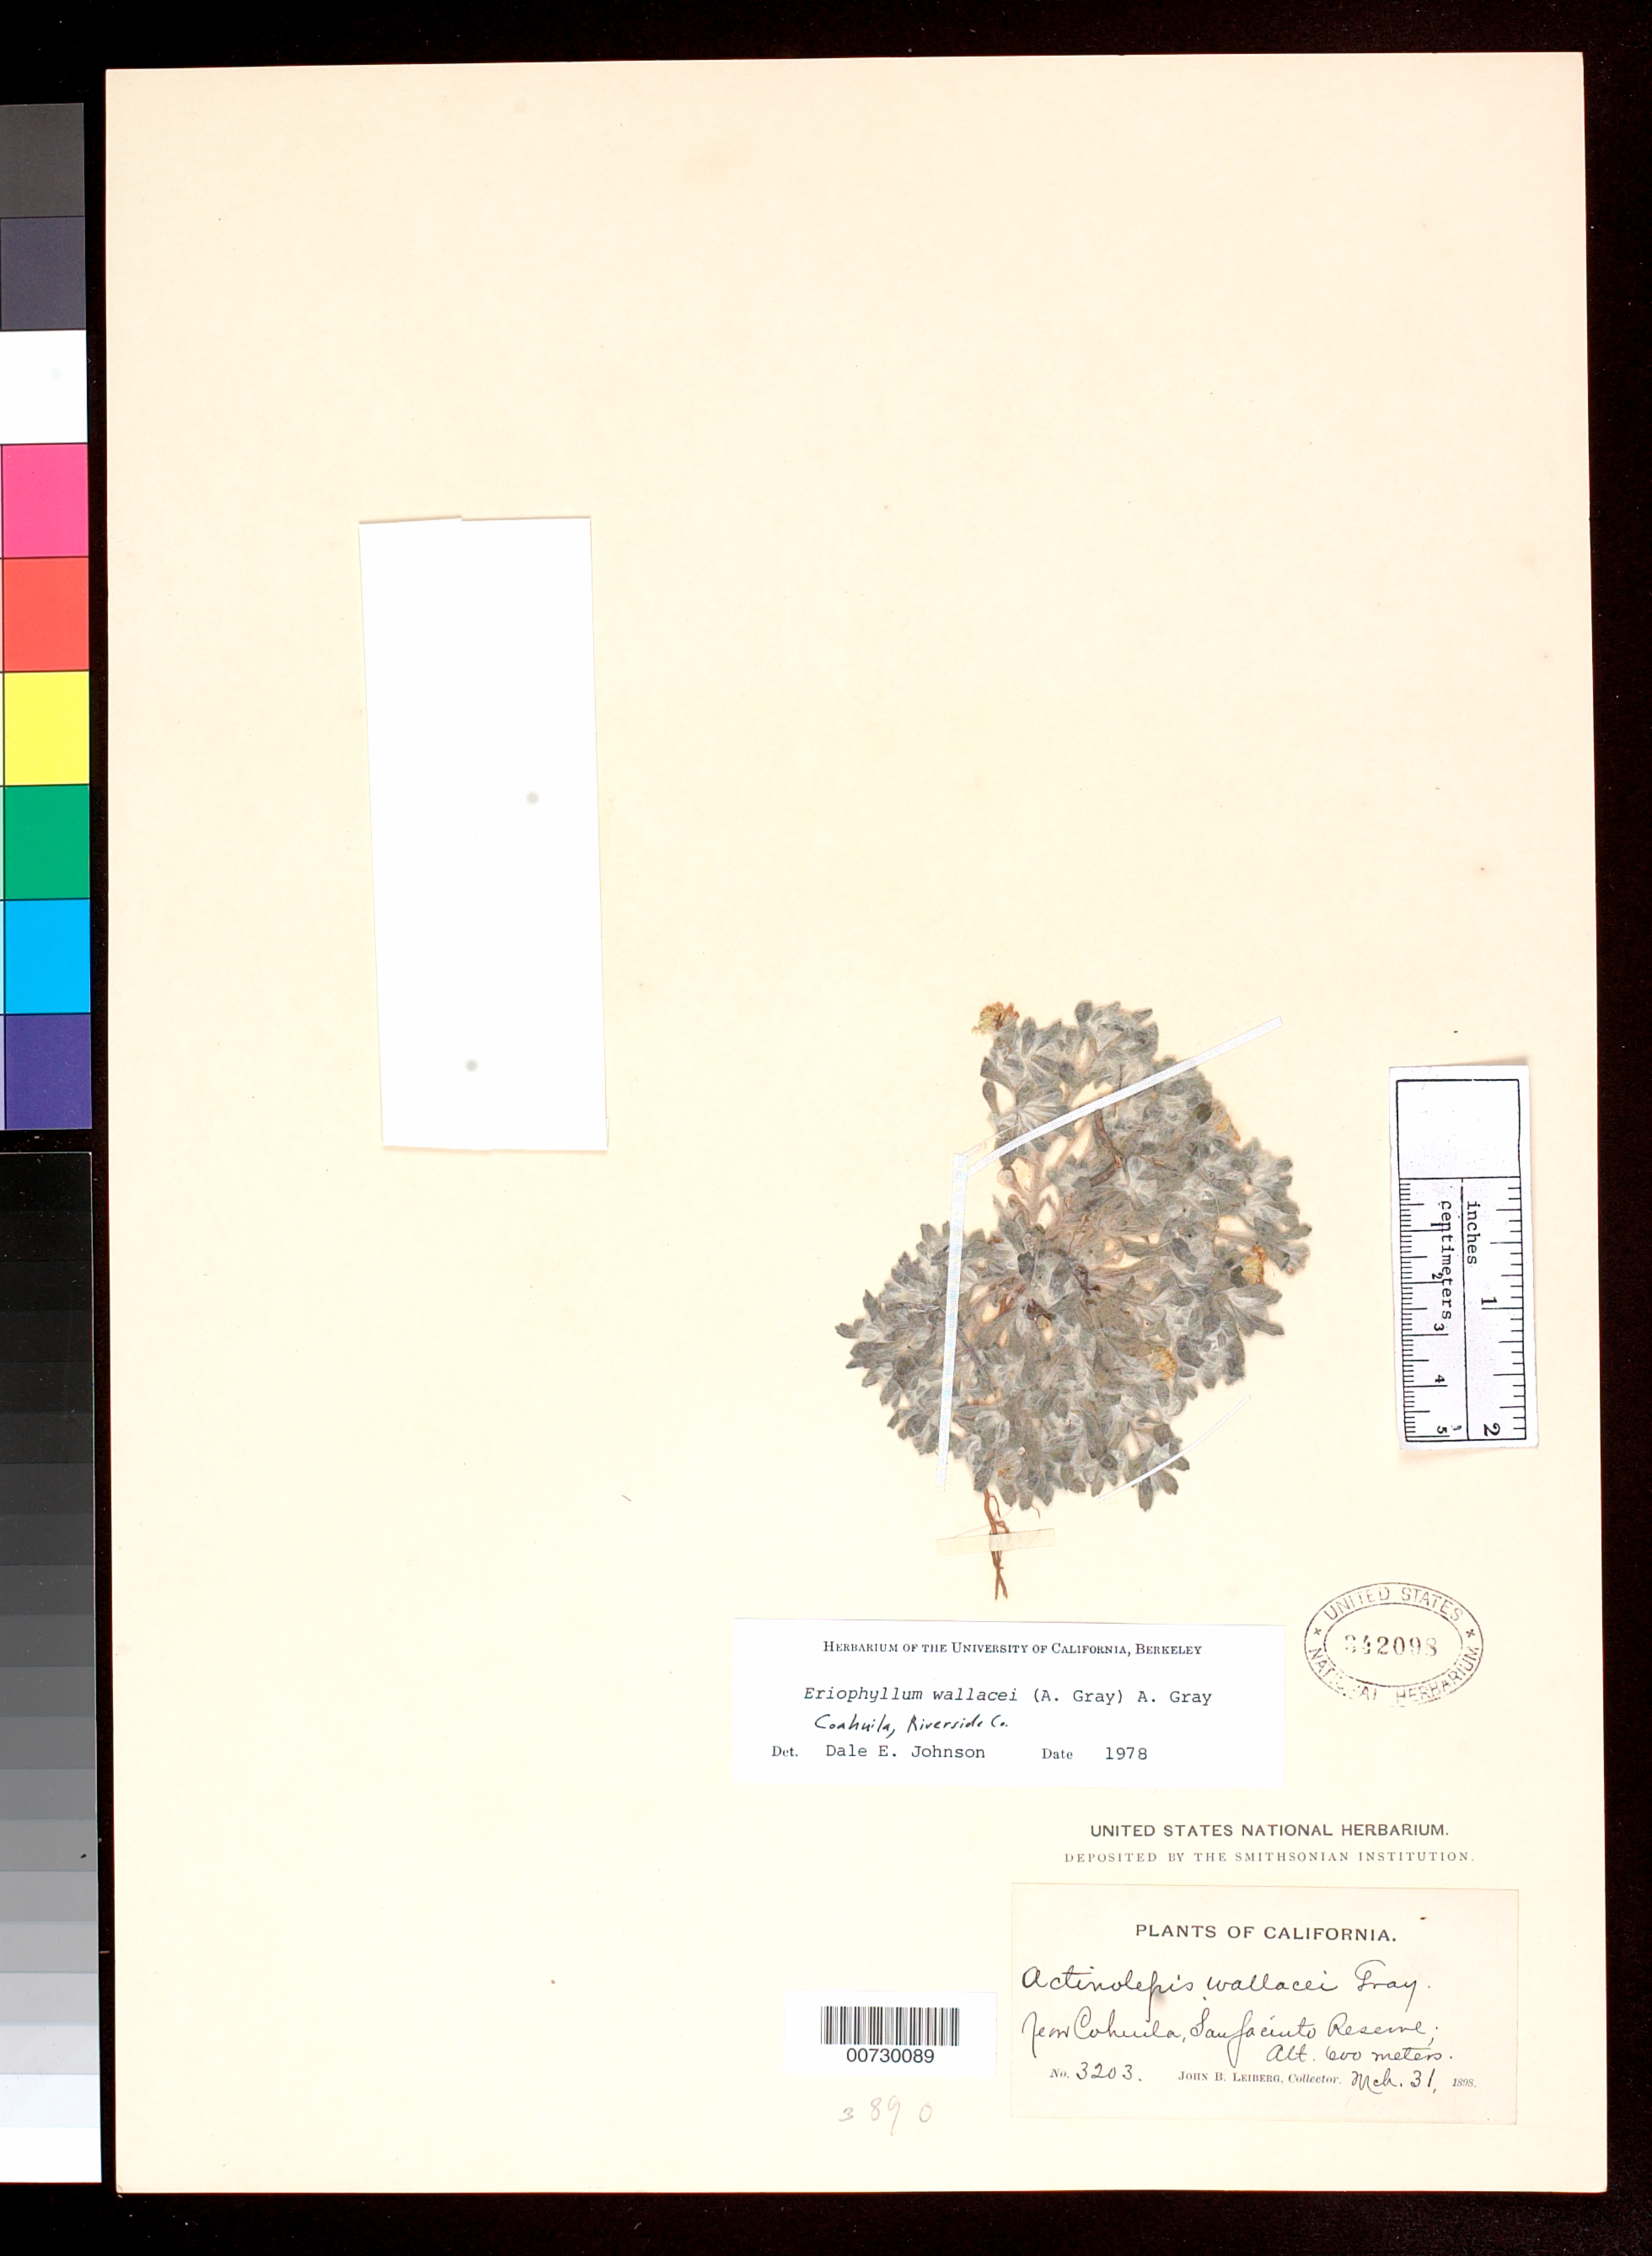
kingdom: Plantae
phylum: Tracheophyta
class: Magnoliopsida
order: Asterales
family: Asteraceae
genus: Eriophyllum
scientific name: Eriophyllum wallacei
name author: (A. Gray) A. Gray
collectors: J. Leiberg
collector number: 3203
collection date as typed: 31 Mar 1898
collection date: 1898-03-31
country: United States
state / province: California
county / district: Riverside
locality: San Jacinto Mts.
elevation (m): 600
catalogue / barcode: US 342098